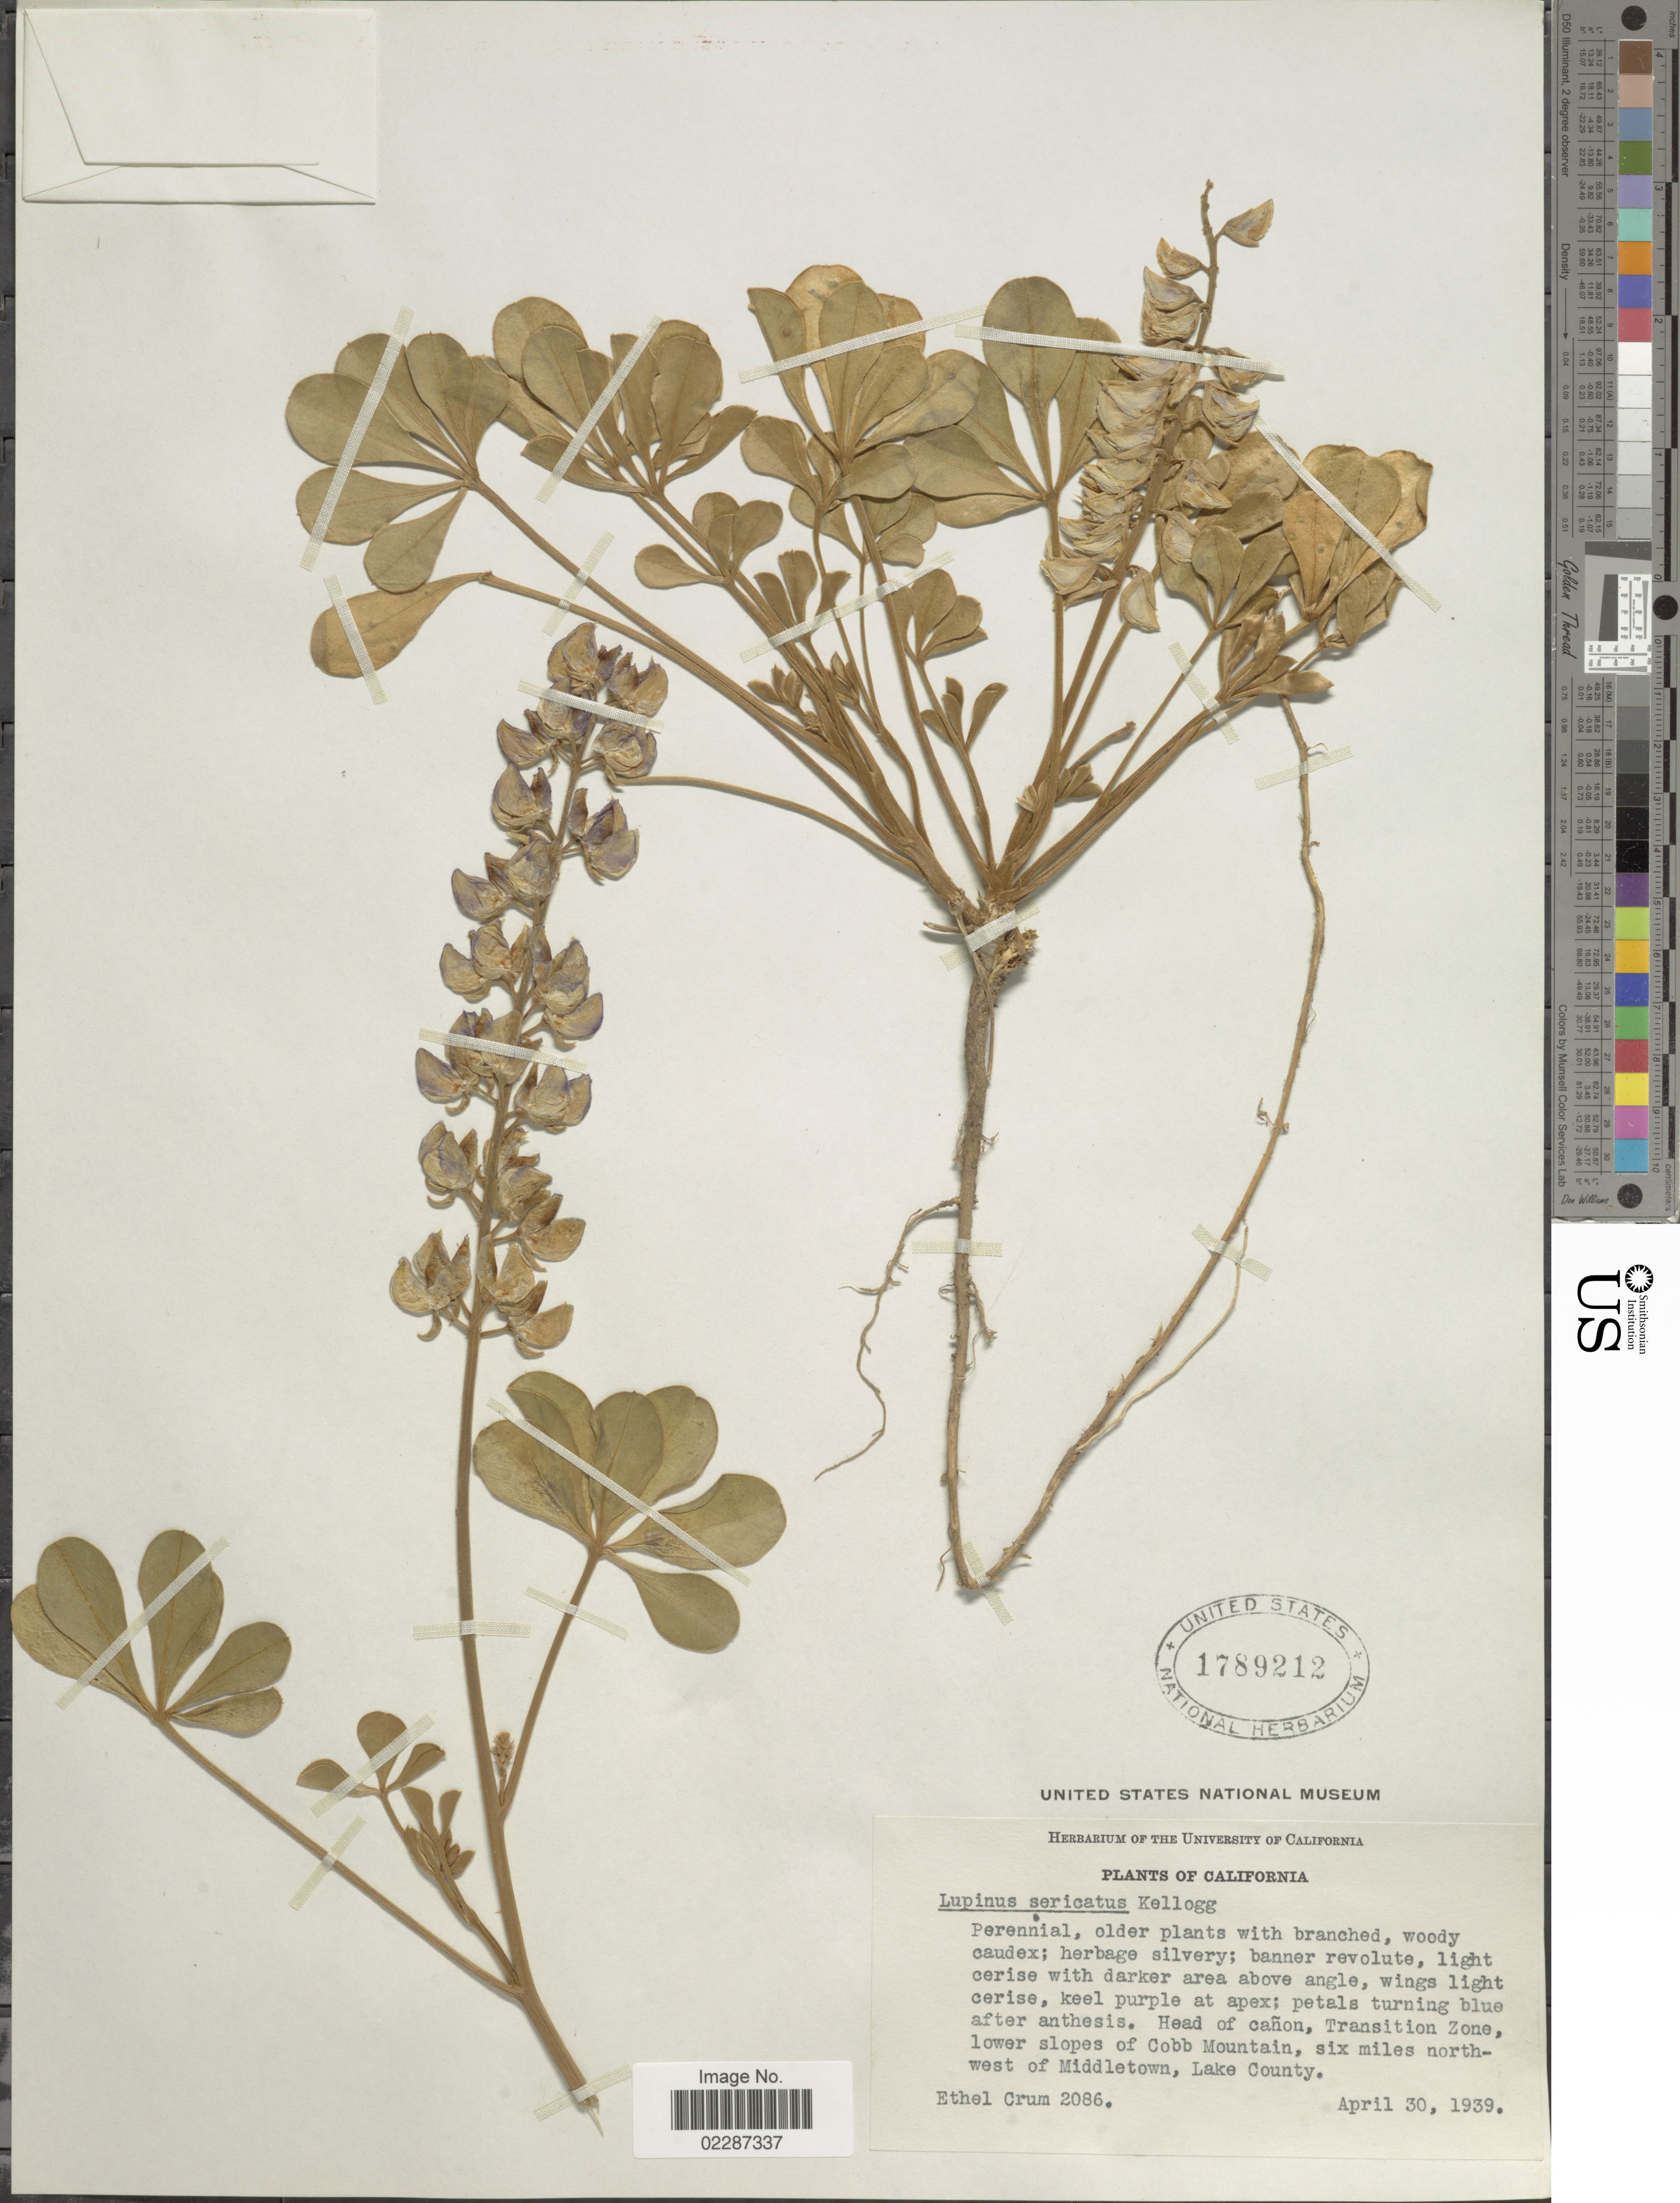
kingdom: Plantae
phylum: Tracheophyta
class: Magnoliopsida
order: Fabales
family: Fabaceae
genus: Lupinus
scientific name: Lupinus sericatus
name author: Kellogg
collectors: E. K. Crum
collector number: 2086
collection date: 1939-04-30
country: United States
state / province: California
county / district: Lake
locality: Head of canon, Transition Zone, lower slopes of Cobb Mountain, six miles northwest of Middletown, Lake County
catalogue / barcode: US 1789212